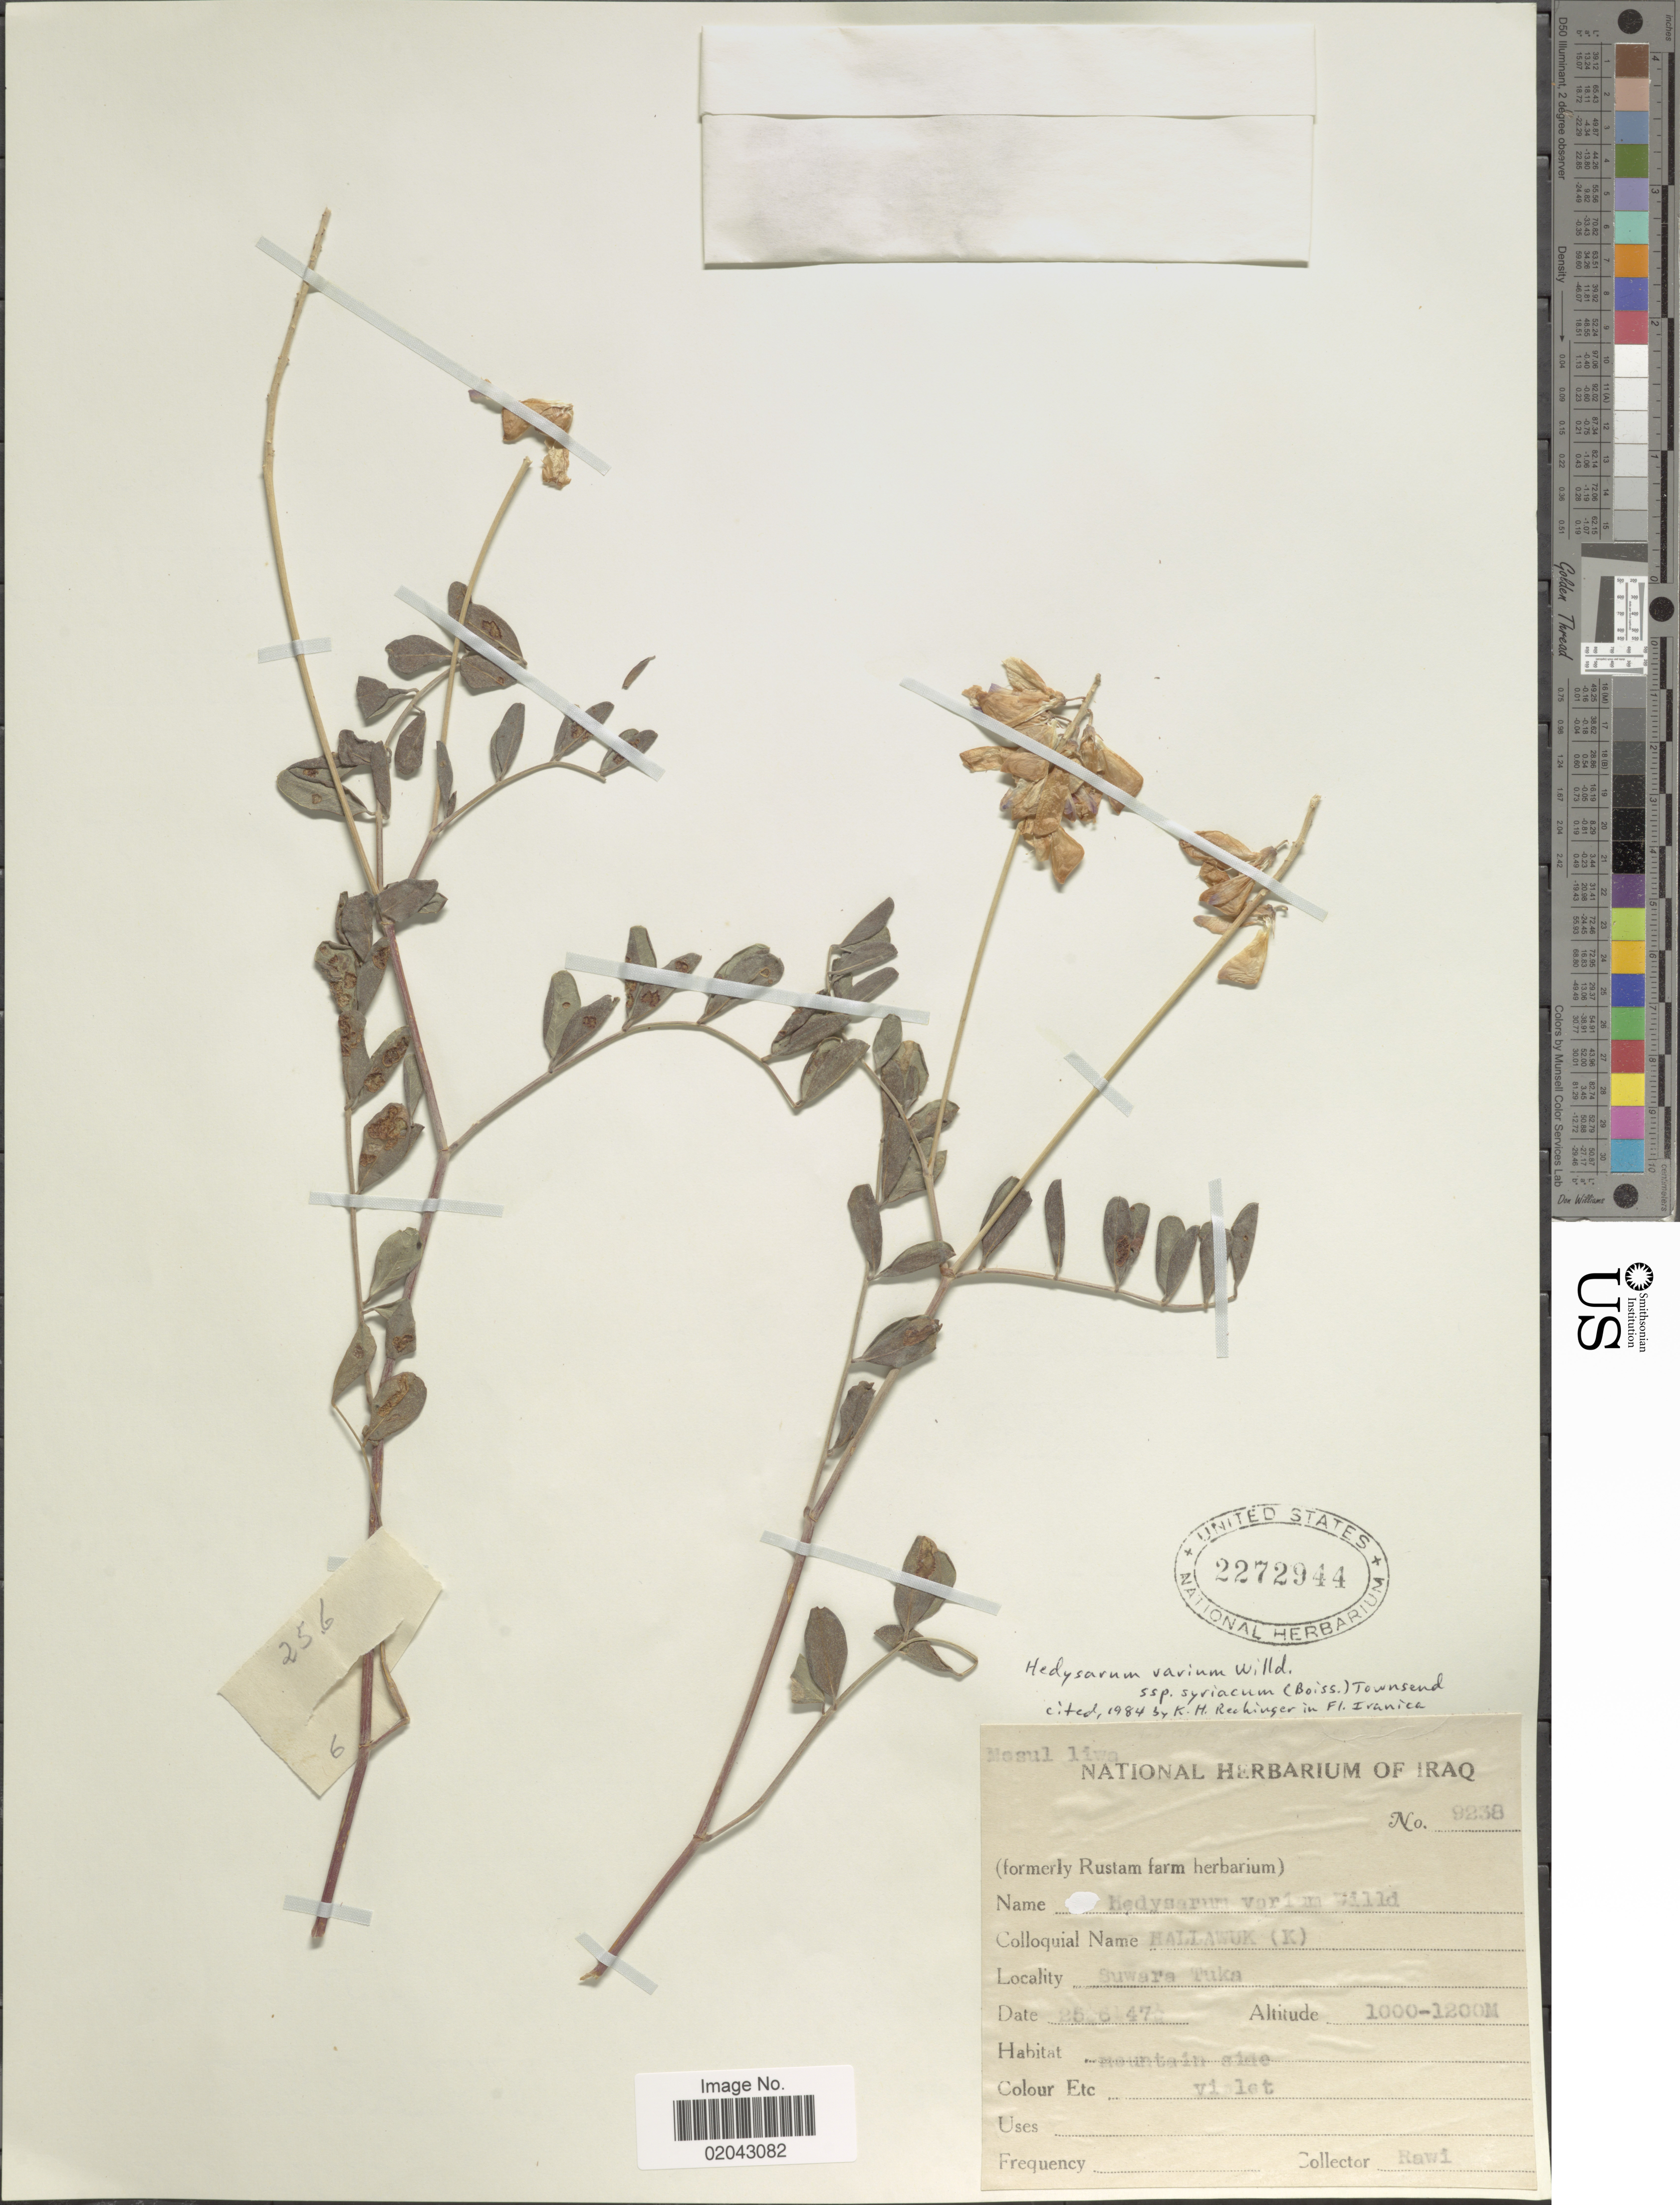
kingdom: Plantae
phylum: Tracheophyta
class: Magnoliopsida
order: Fabales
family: Fabaceae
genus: Hedysarum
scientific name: Hedysarum varium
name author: Willd.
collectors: -. Rawi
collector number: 9238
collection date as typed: Transcribed d/m/y: 25/6/47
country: Iraq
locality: Suwara Tuka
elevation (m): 1000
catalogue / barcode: US 2272944